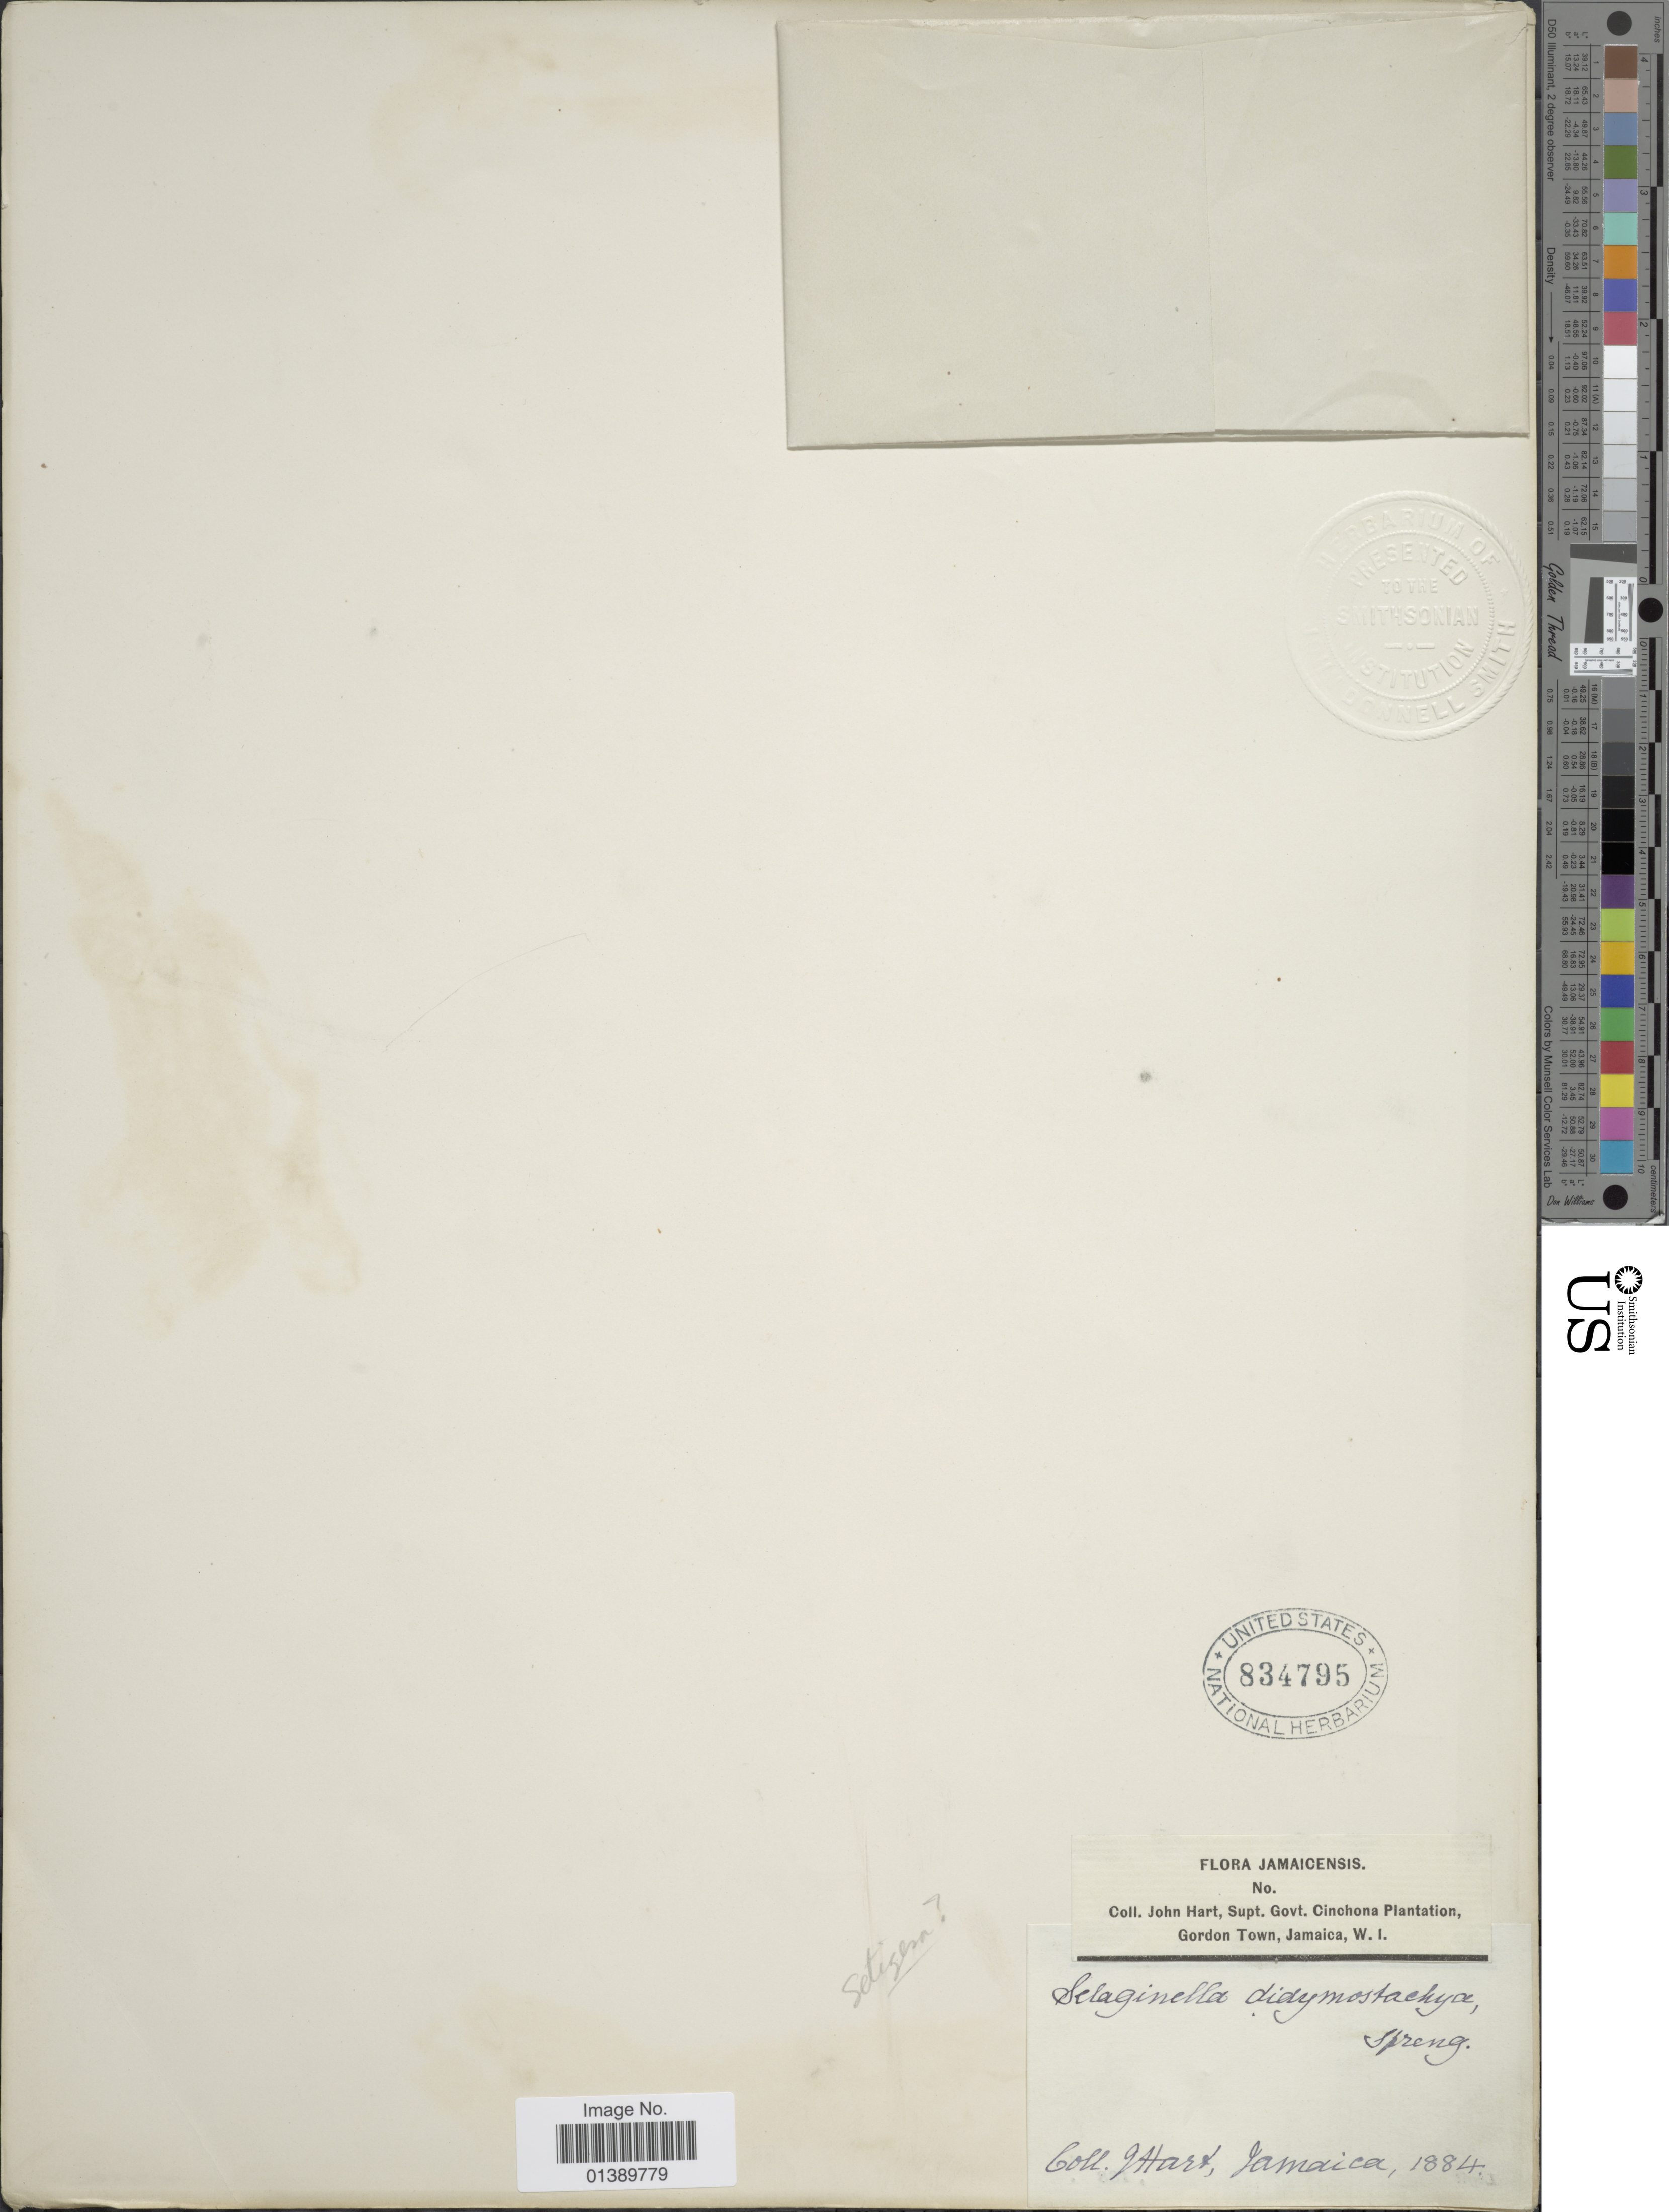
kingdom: Plantae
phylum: Tracheophyta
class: Lycopodiopsida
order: Selaginellales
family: Selaginellaceae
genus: Selaginella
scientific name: Selaginella heterodonta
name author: (Desv.) Hieron.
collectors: J. H. Hart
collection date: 1884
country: Jamaica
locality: Cinchona Plantation Gordon Town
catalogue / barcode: US 834795